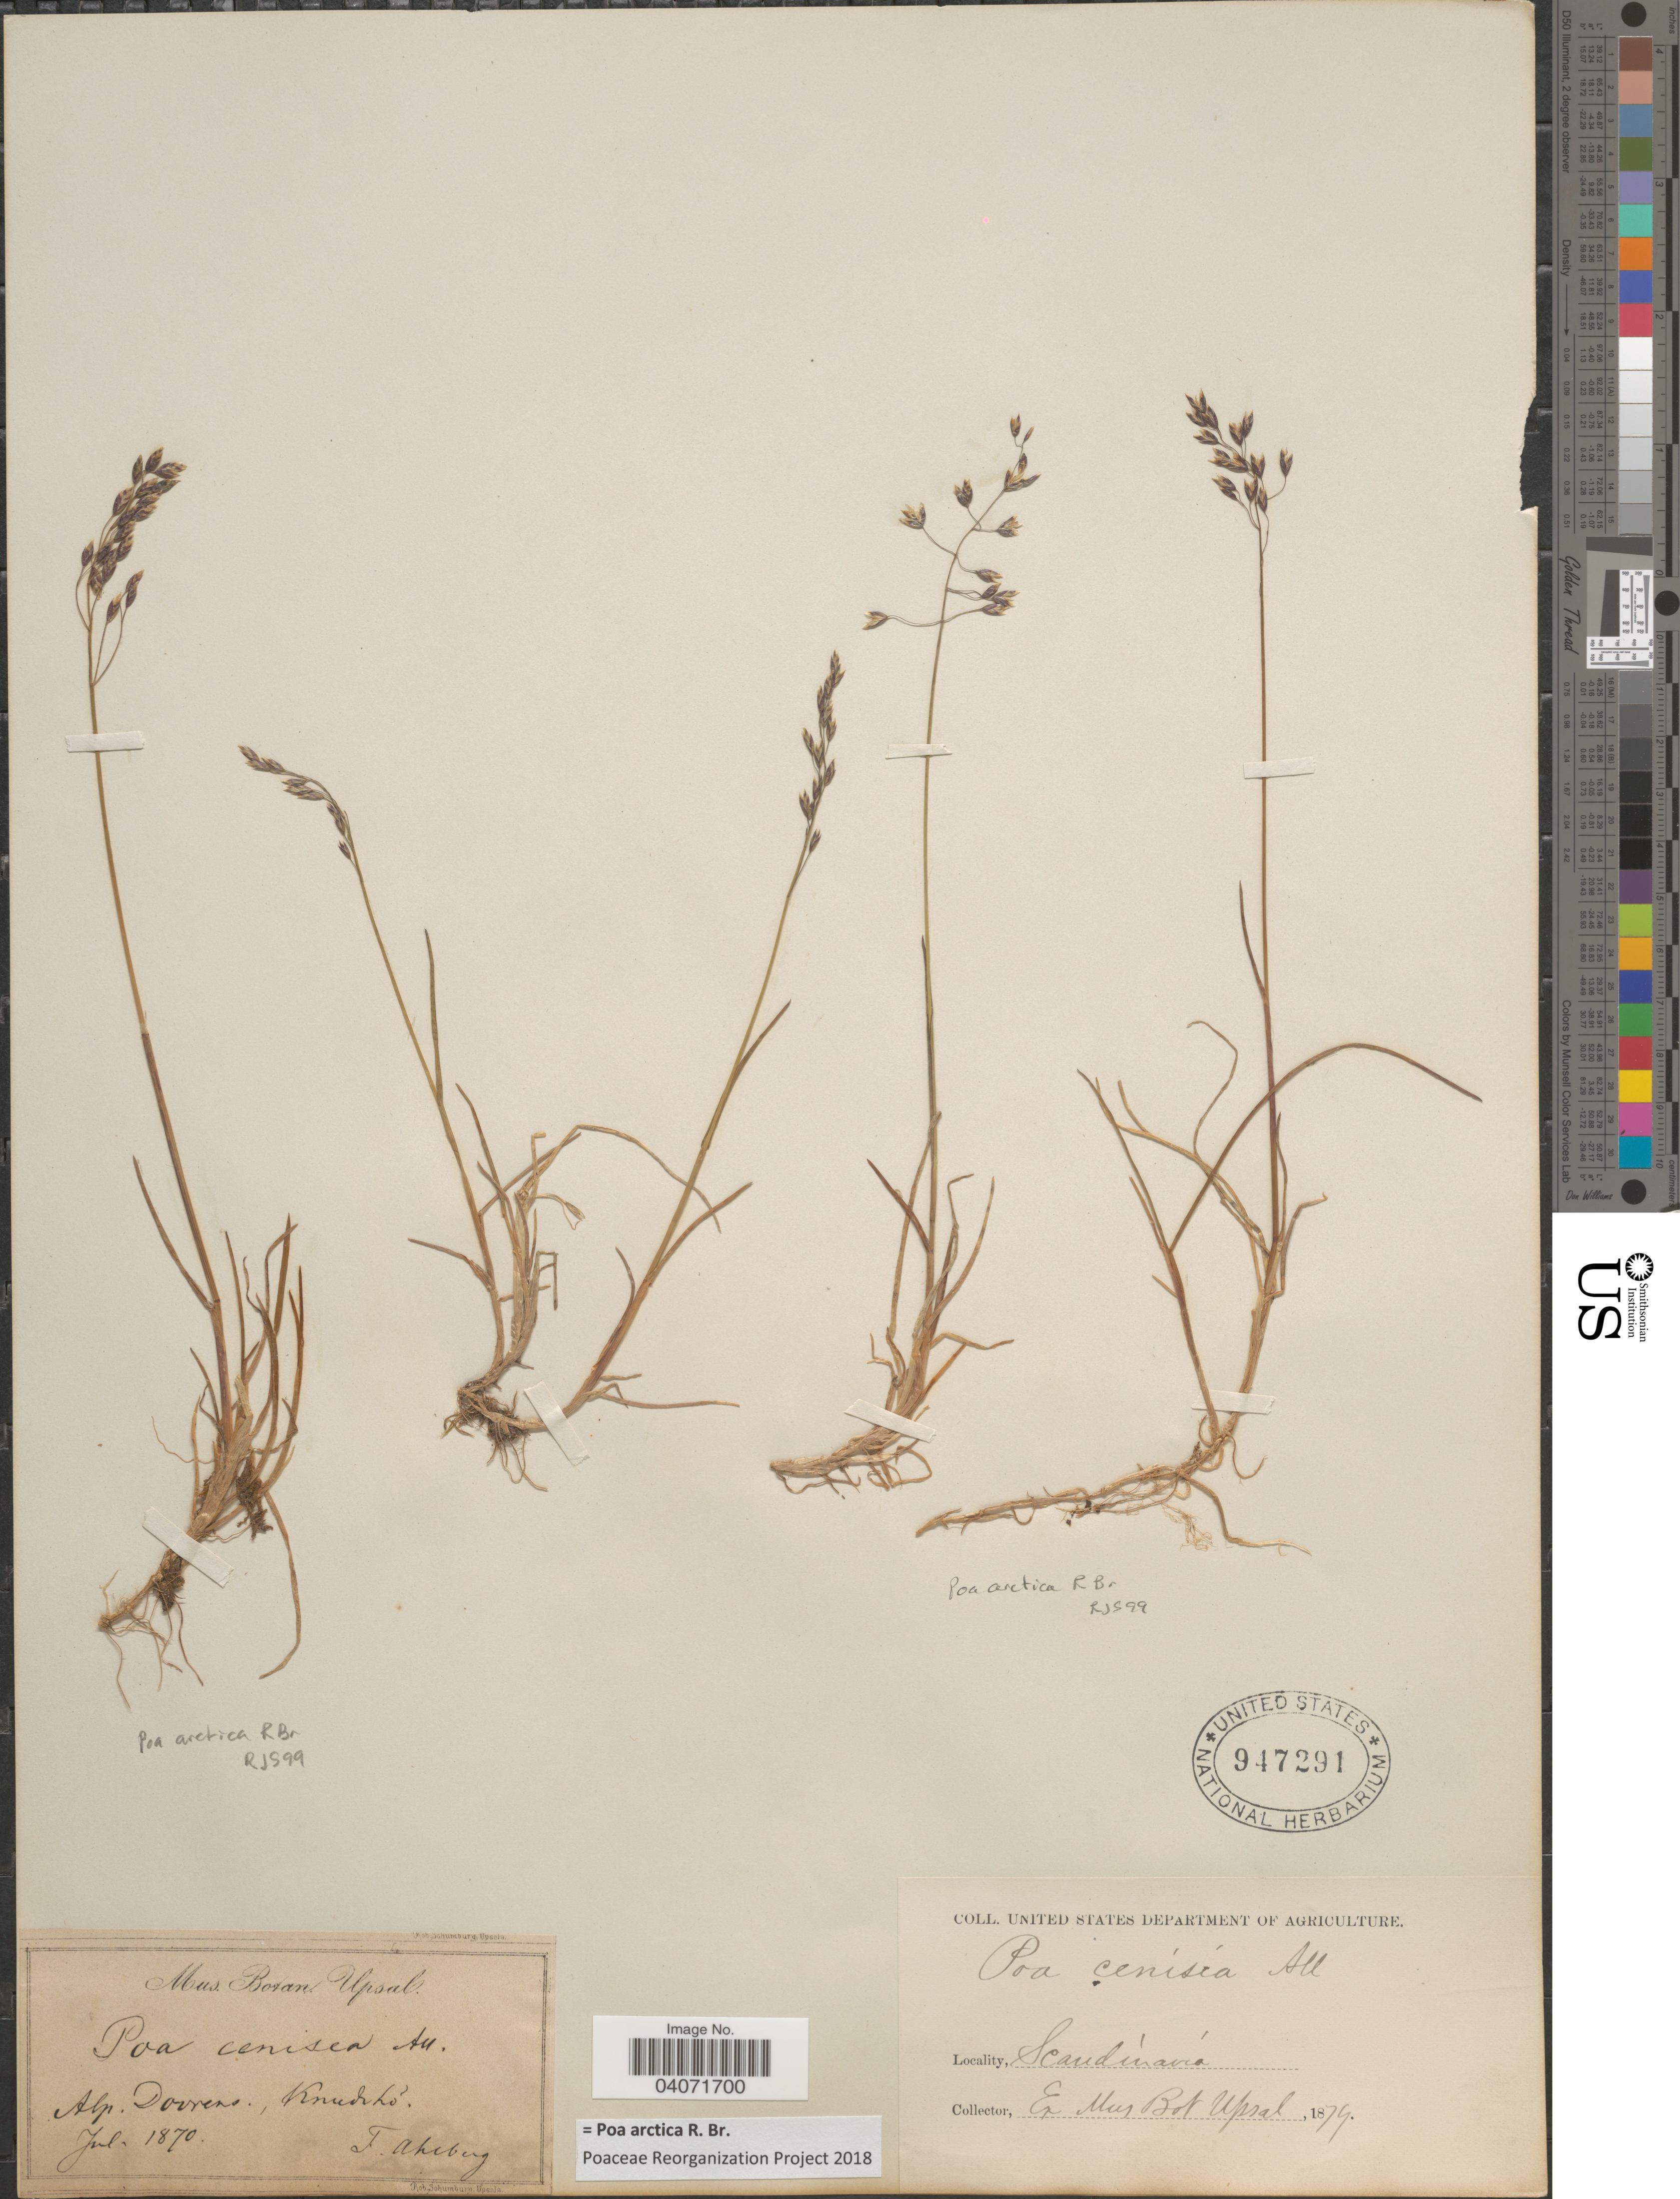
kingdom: Plantae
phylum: Tracheophyta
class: Liliopsida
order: Poales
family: Poaceae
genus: Poa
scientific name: Poa arctica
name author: R. Br.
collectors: F. Ahlberg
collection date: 1870-07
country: Norway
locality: Alp. Dovrens., Knudshö. Scandinavia.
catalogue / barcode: US 947291